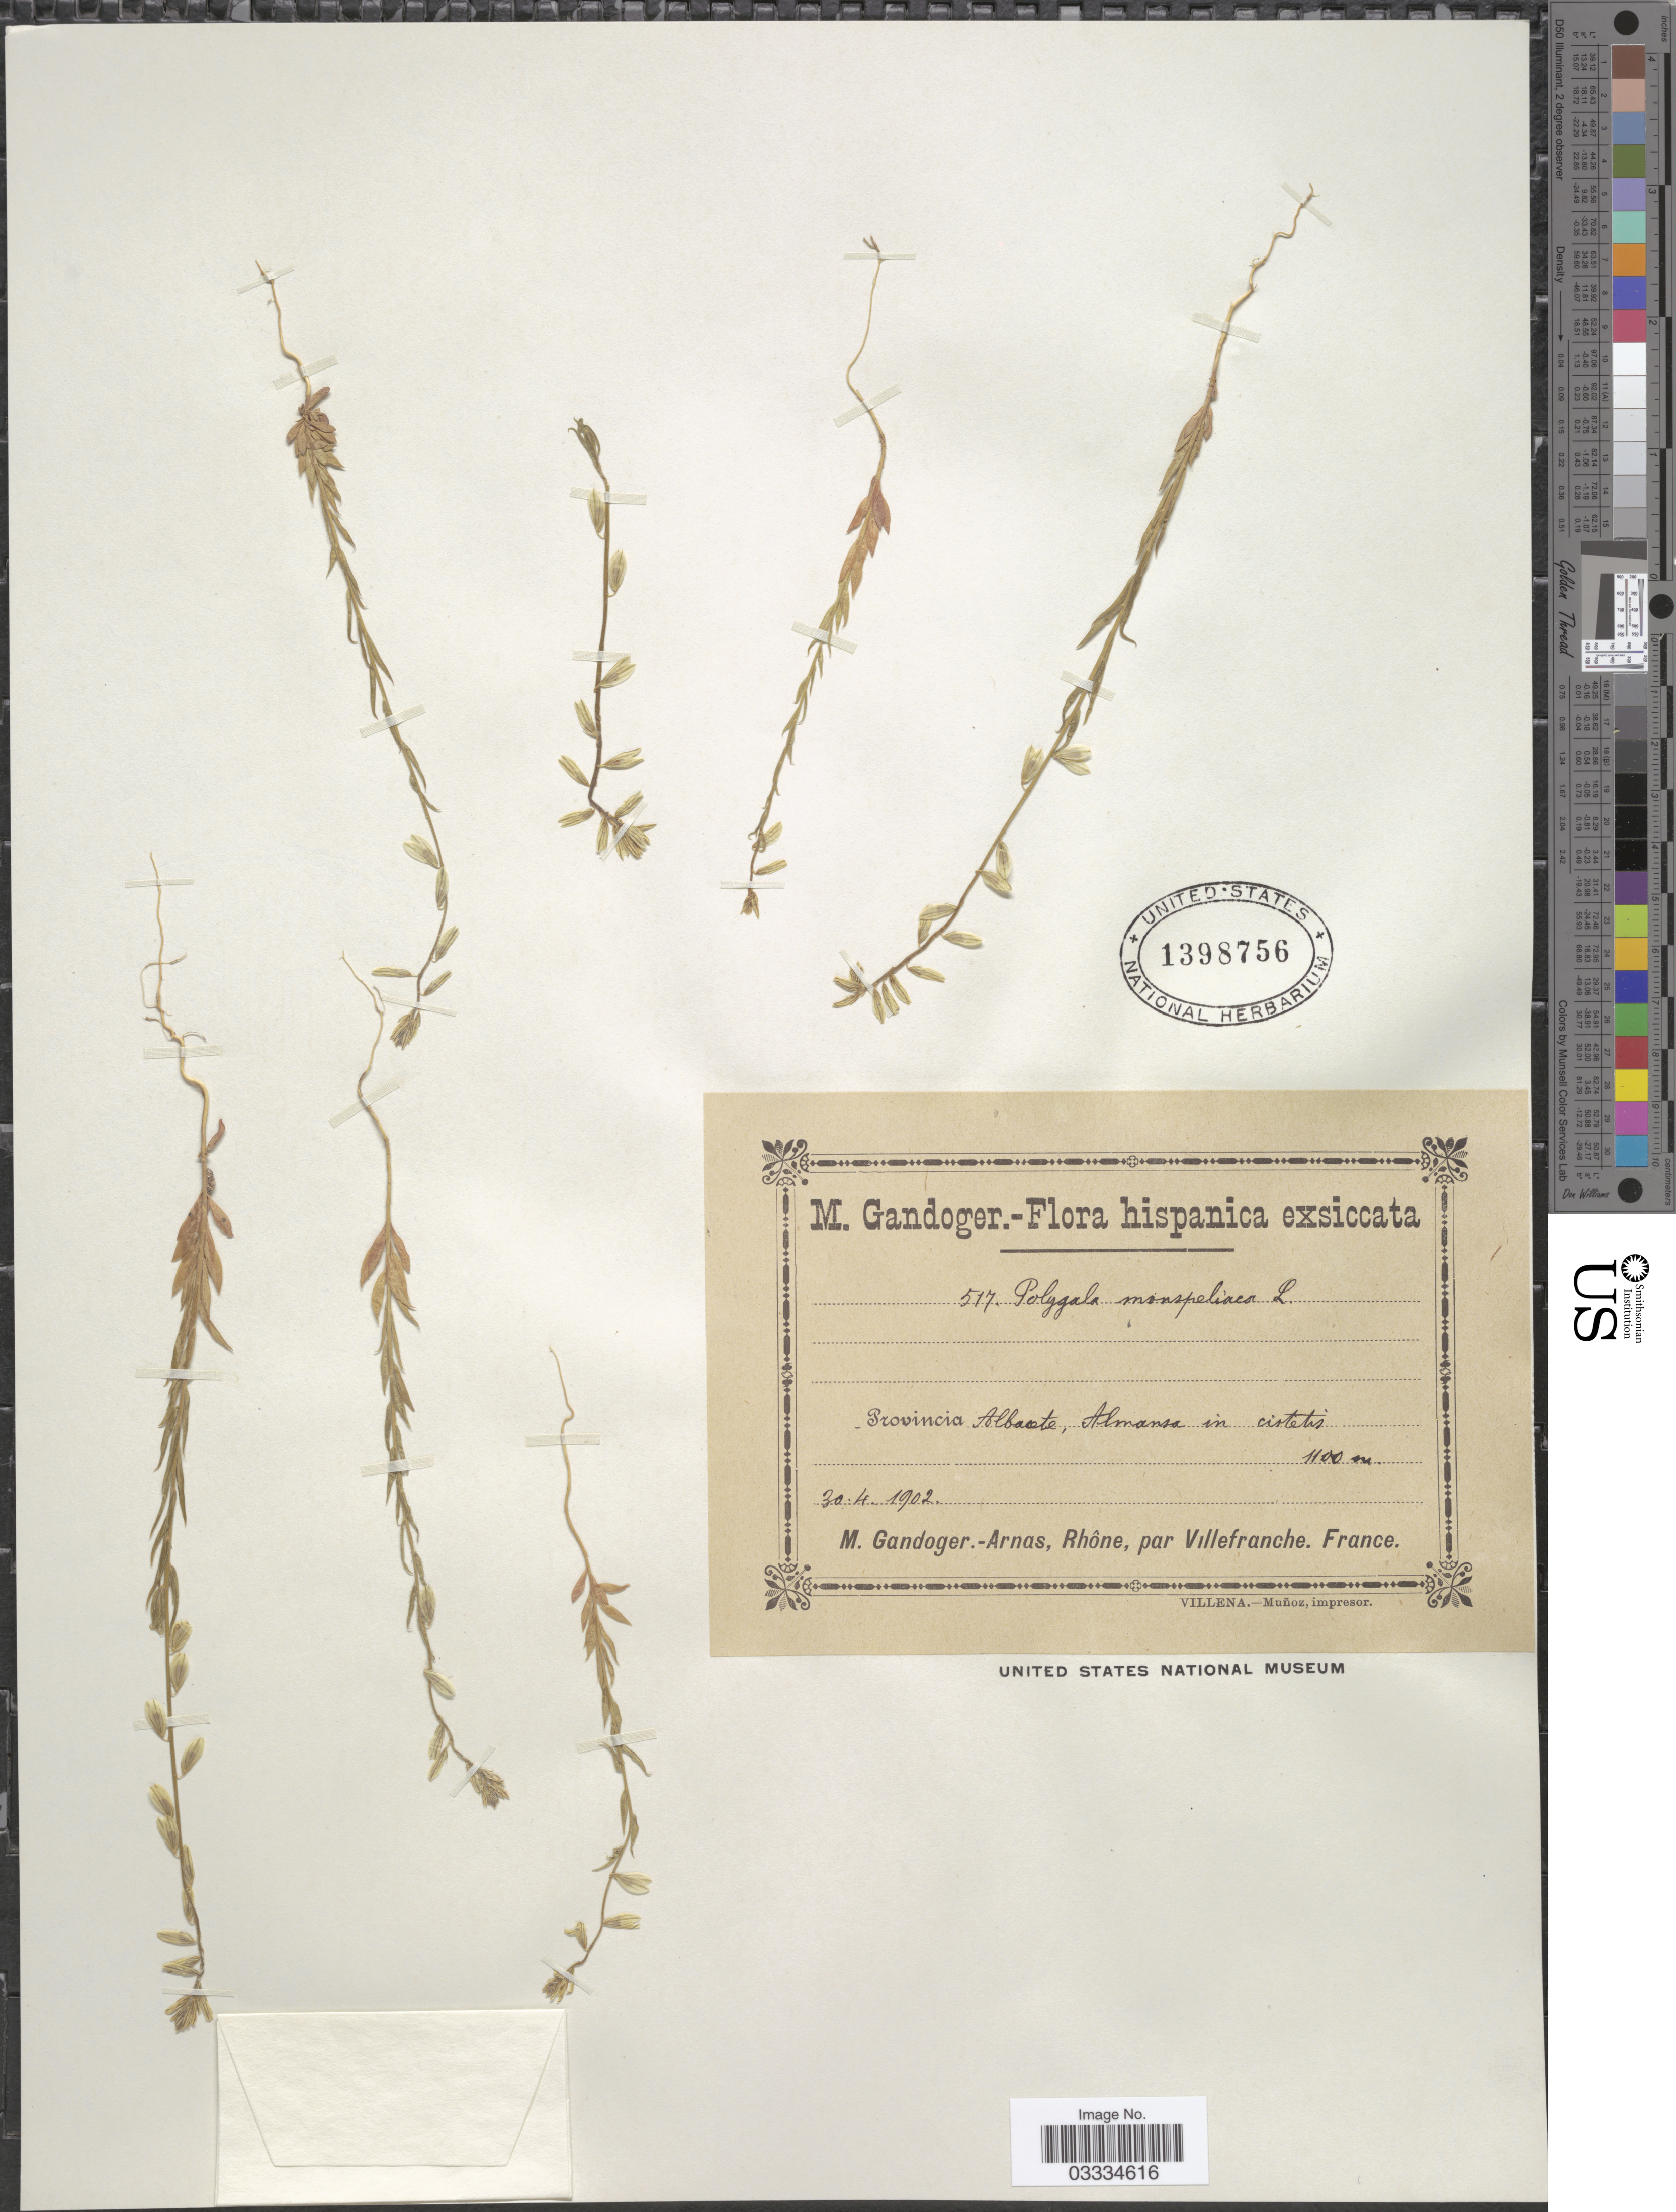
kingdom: Plantae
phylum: Tracheophyta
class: Magnoliopsida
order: Fabales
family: Polygalaceae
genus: Polygala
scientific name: Polygala monspeliaca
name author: L.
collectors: M. Gandoger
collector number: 517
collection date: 1902-04-30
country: Spain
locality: Hispanica. Provincia Albacete, Almansa in cistetis.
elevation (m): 1100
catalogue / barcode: US 1398756